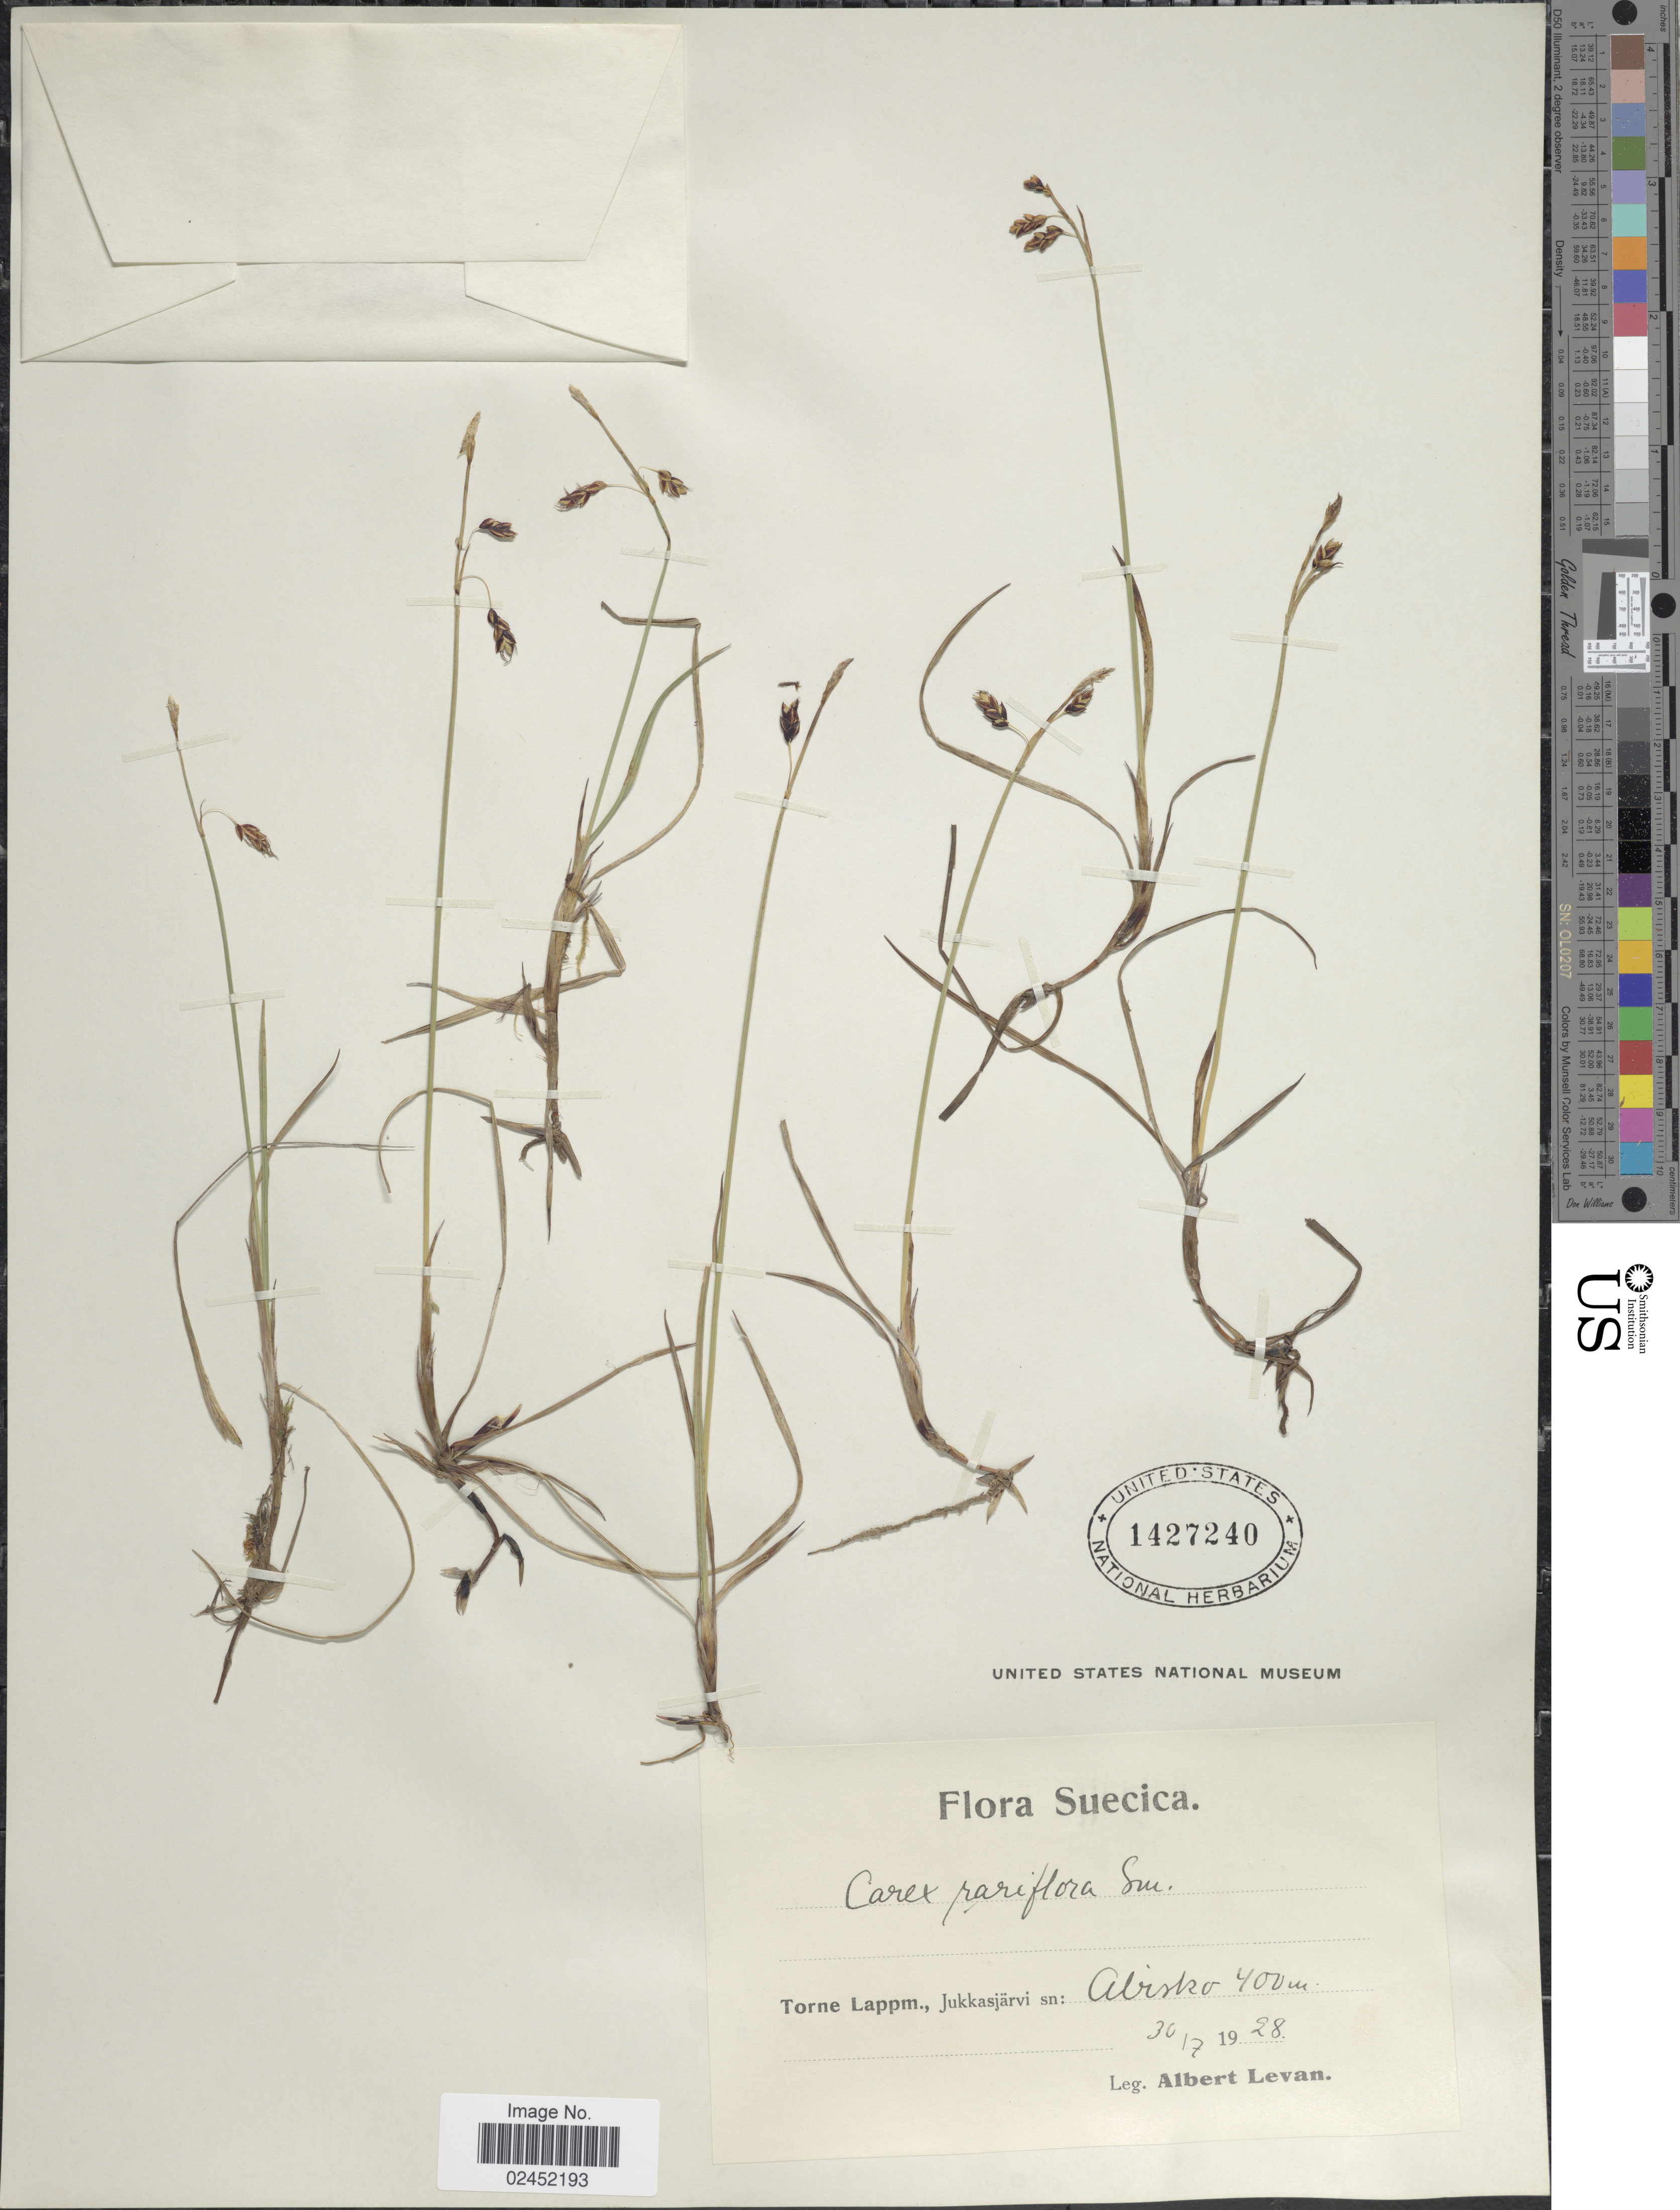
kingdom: Plantae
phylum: Tracheophyta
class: Liliopsida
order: Poales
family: Cyperaceae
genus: Carex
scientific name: Carex rariflora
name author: (Wahlenb.) Sm.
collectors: A. Levan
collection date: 1928-07-30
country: Sweden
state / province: Norrbotten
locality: Torne Lappm., Jukkasjarvi sn: Abisko.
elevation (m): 400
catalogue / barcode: US 1427240